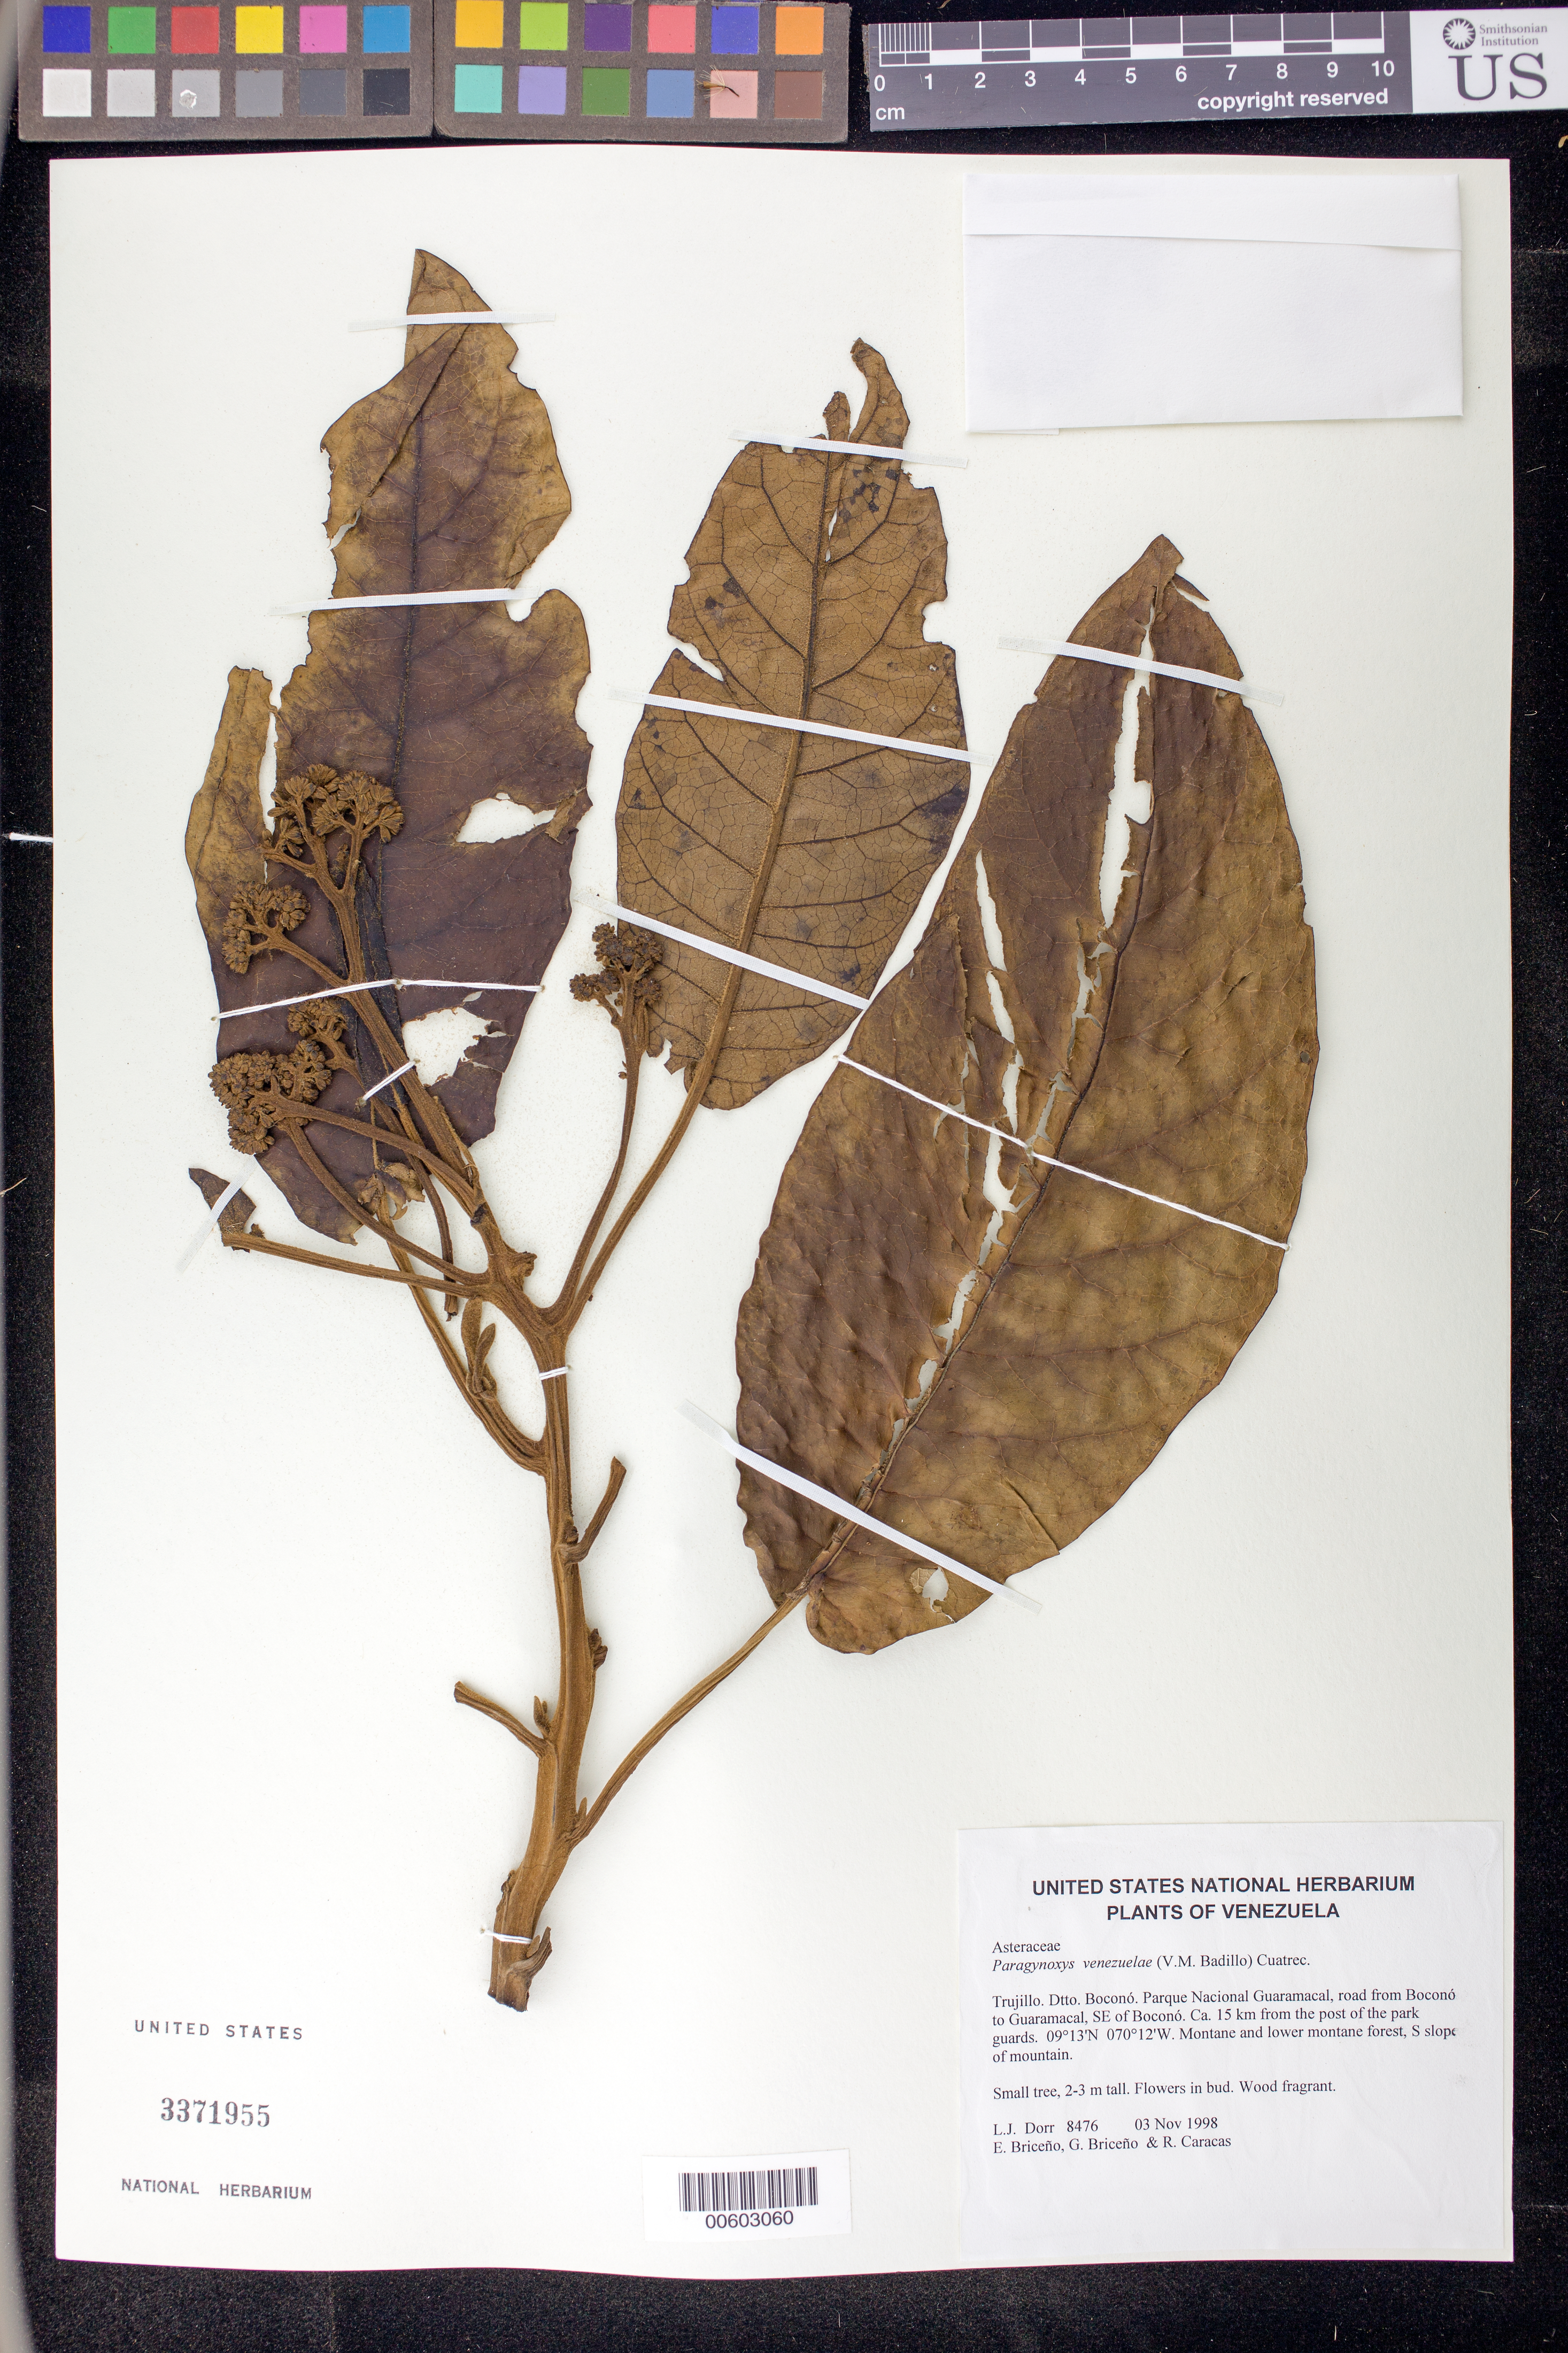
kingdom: Plantae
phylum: Tracheophyta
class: Magnoliopsida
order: Asterales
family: Asteraceae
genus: Paragynoxys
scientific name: Paragynoxys venezuelae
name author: (V.M. Badillo) Cuatrec.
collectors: L. J. Dorr, E. Briceño, G. Briceño & R. Caracas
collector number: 8476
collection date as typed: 03 Nov 1998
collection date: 1998-11-03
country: Venezuela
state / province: Trujillo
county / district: Boconó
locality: Parque Nacional Guaramacal, road from Boconó to Guaramacal, SE of Boconó, ca. 15 km from the post of the park guards.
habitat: Montane and lower montane forest, S slope of mountain.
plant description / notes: NY, PORT, TEX, US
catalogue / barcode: US 3371955